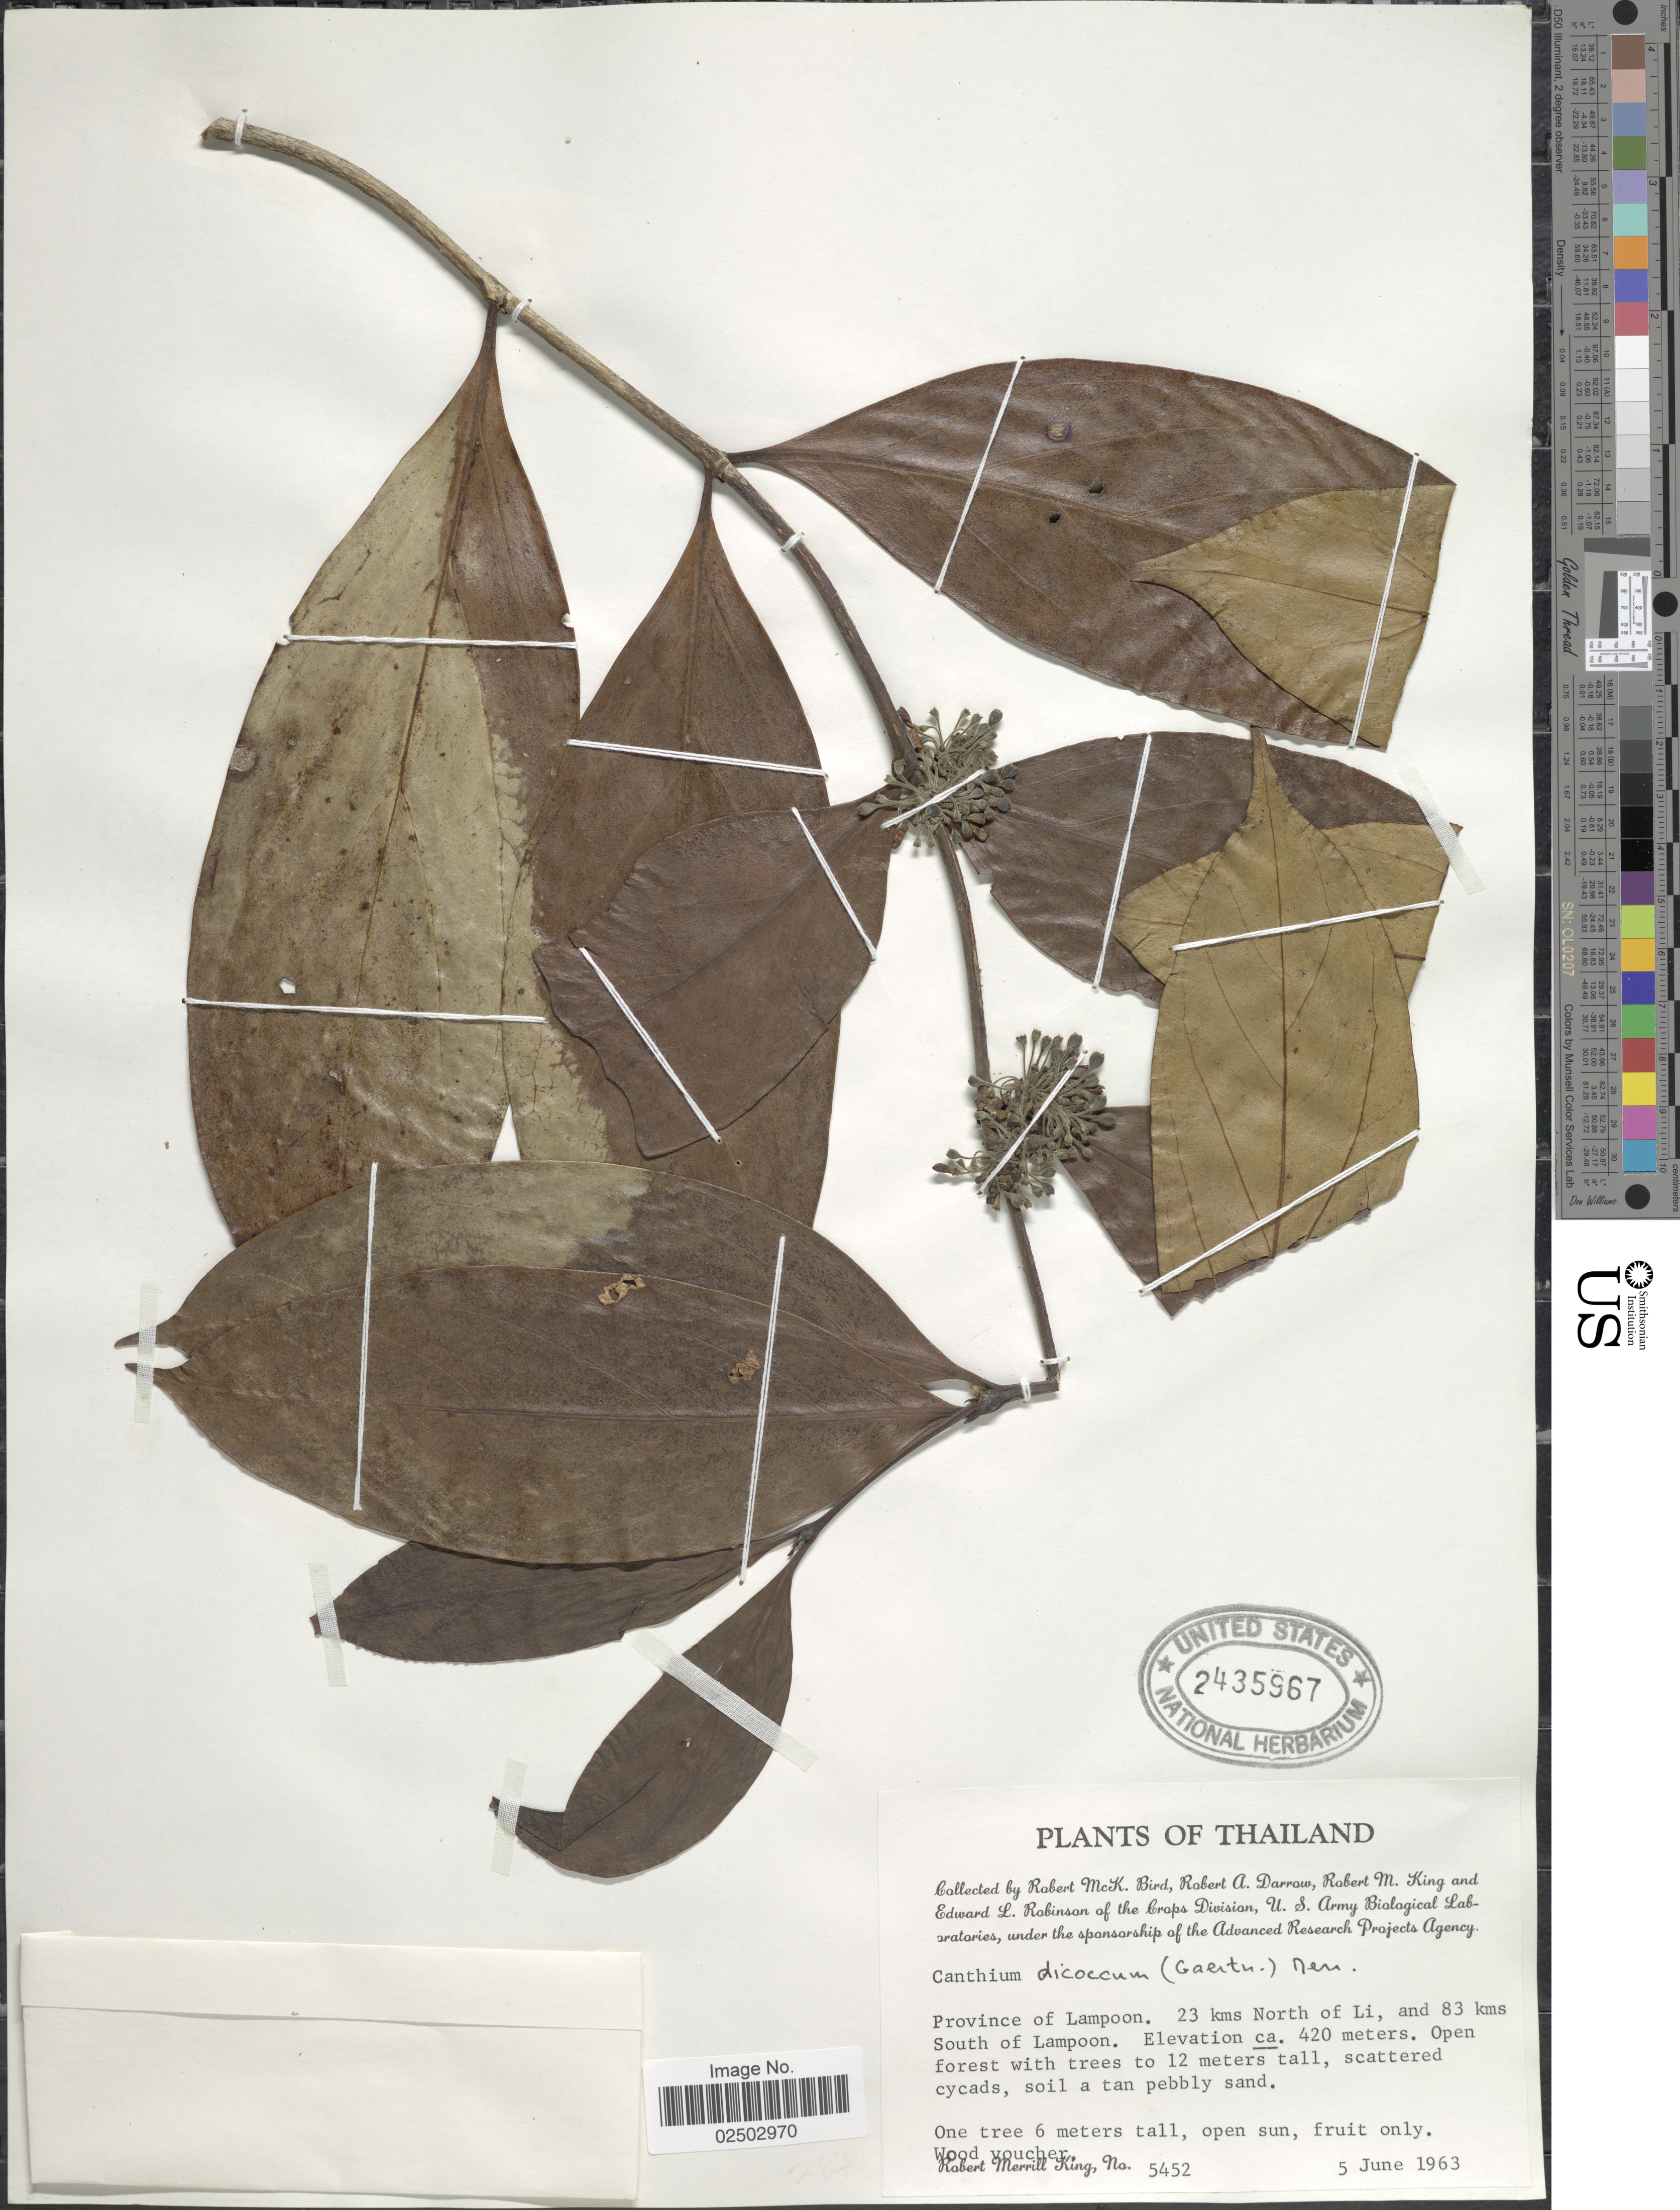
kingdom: Plantae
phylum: Tracheophyta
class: Magnoliopsida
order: Gentianales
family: Rubiaceae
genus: Canthium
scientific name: Canthium dicoccum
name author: (Gaertn.) Merr.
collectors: R. M. King, R. M. Bird, R. A. Darrow & E. L. Robinson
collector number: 5452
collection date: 1963-06-05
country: Thailand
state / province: Lamphun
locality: Province of Lampoon, 23 kms North of Li, and 83 kms South of Lampoon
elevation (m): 420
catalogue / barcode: US 2435967